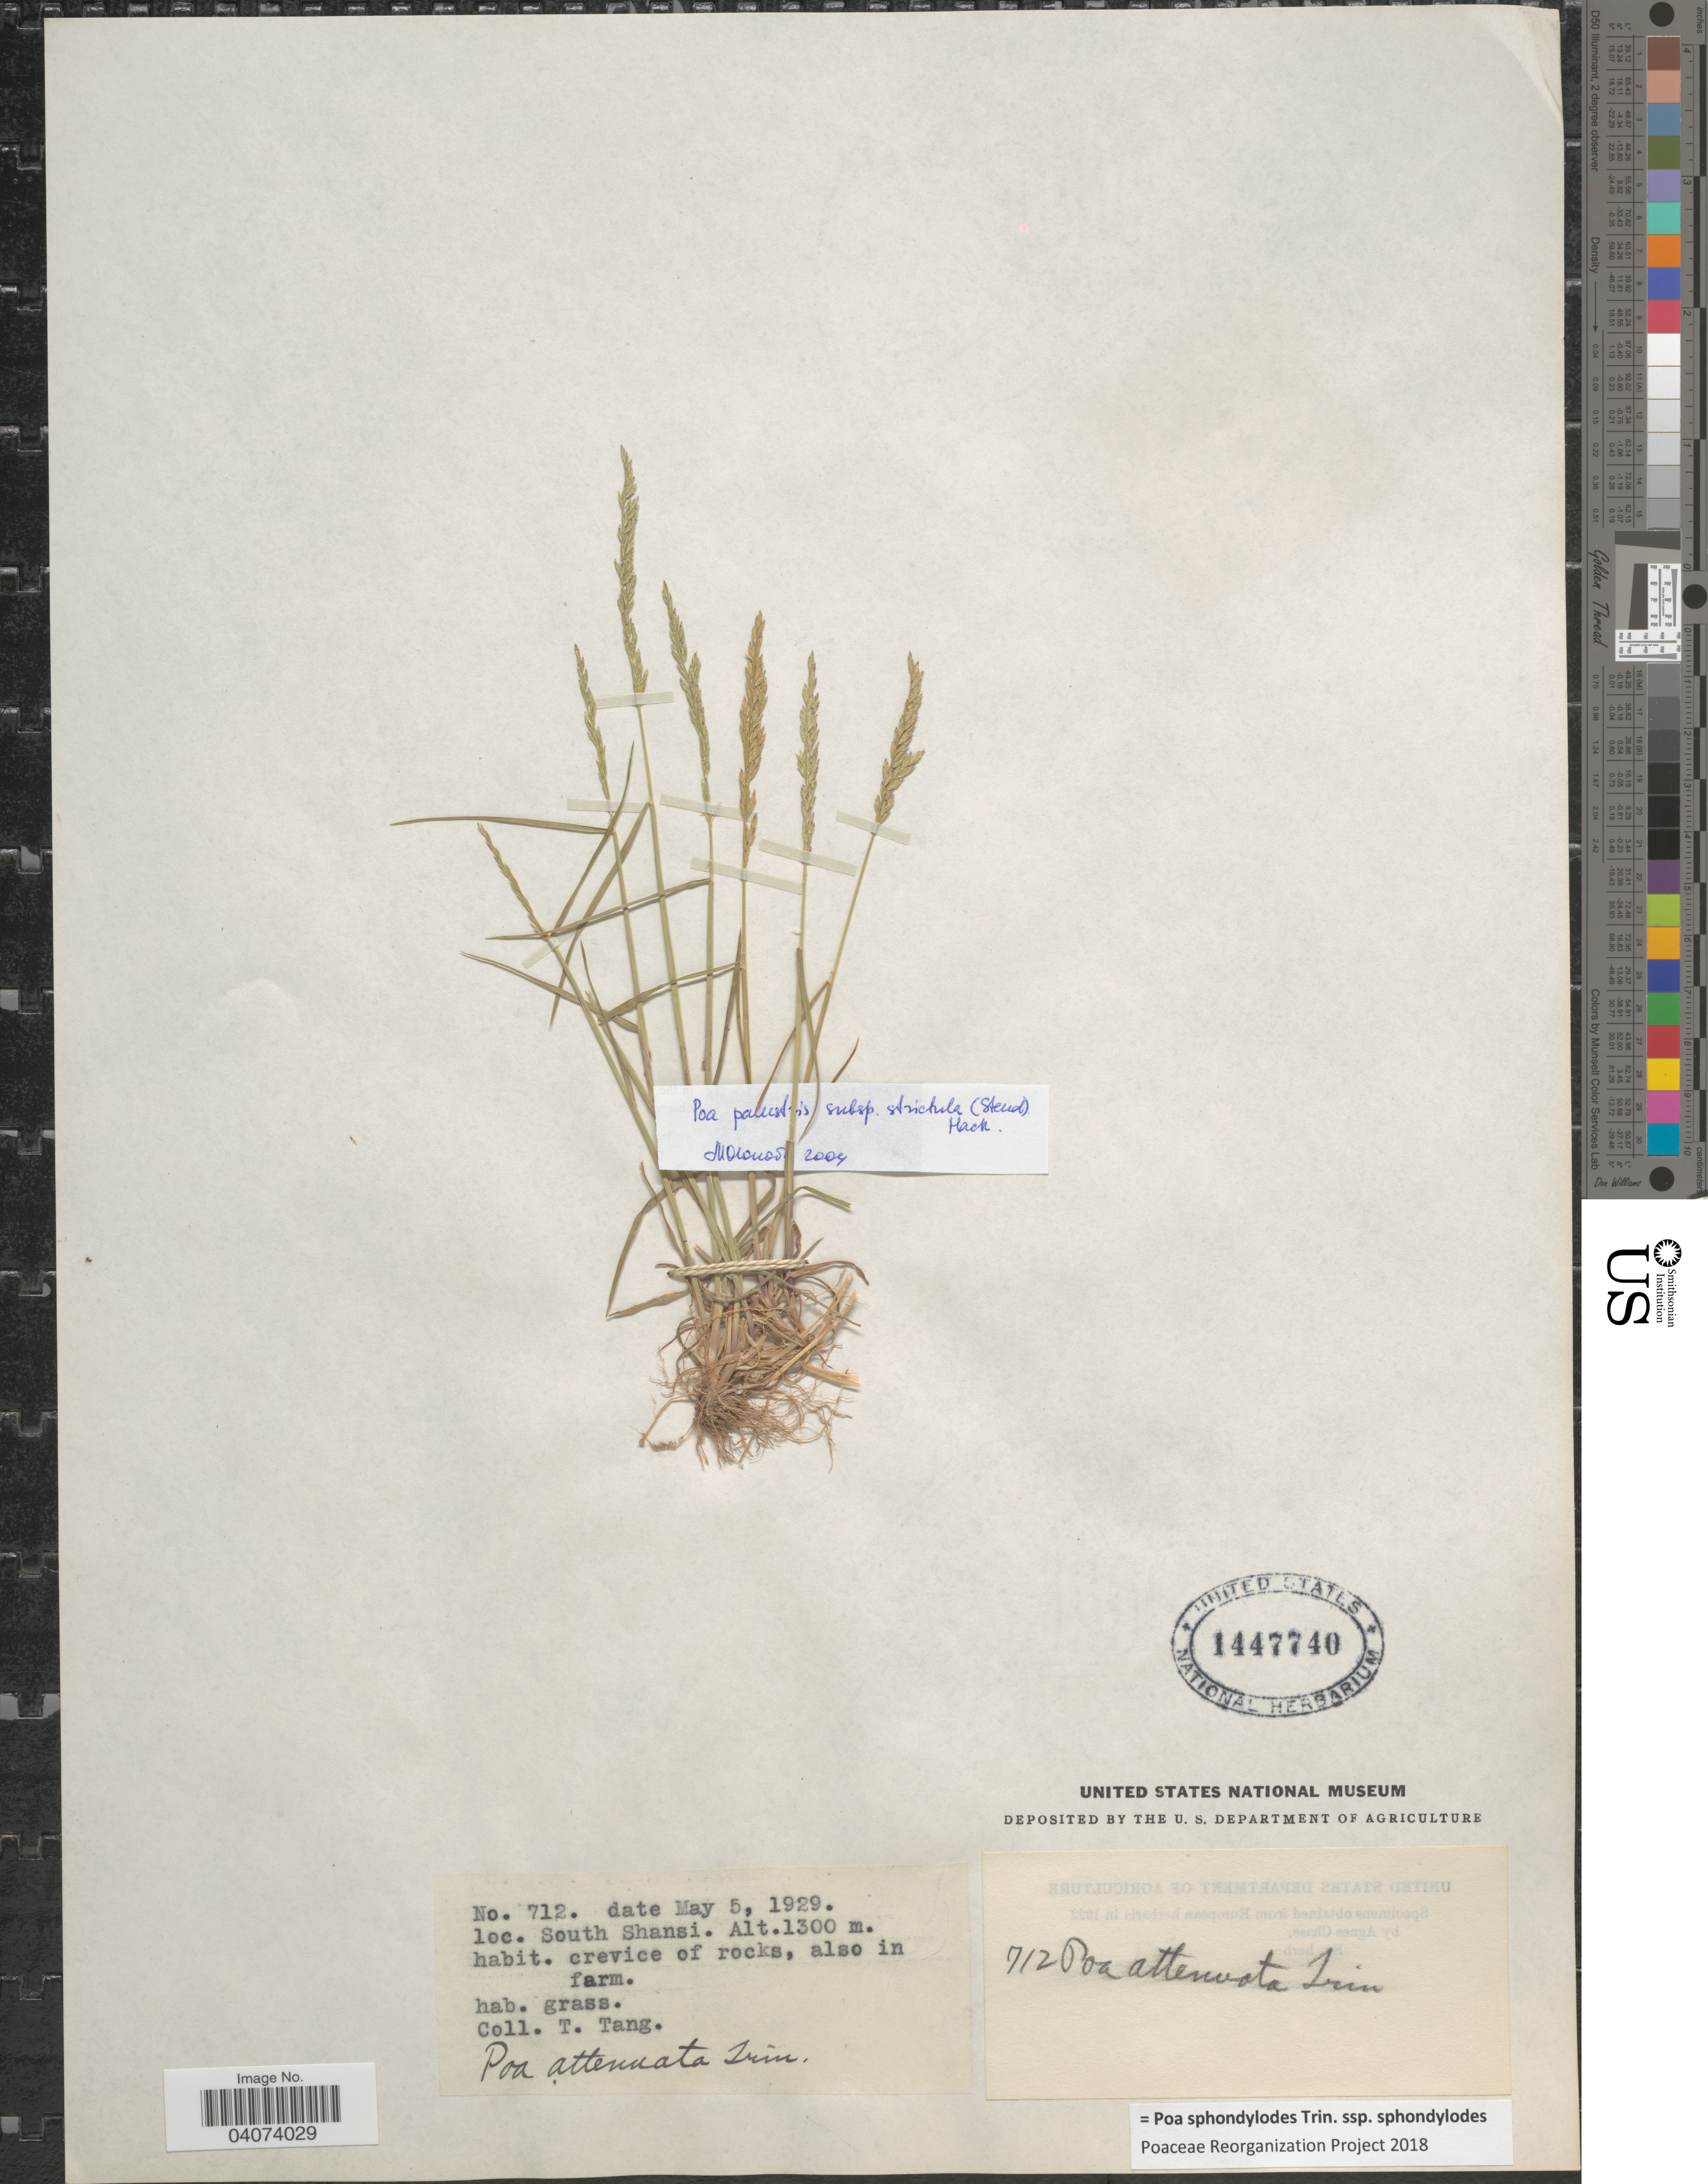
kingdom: Plantae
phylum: Tracheophyta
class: Liliopsida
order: Poales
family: Poaceae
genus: Poa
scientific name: Poa sphondylodes subsp. sphondylodes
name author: Trin.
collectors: T. Tang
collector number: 712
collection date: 1929-05-05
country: China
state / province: Shanxi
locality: South Shansi. Crevice of rocks, also in farm.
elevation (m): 1300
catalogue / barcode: US 1447740